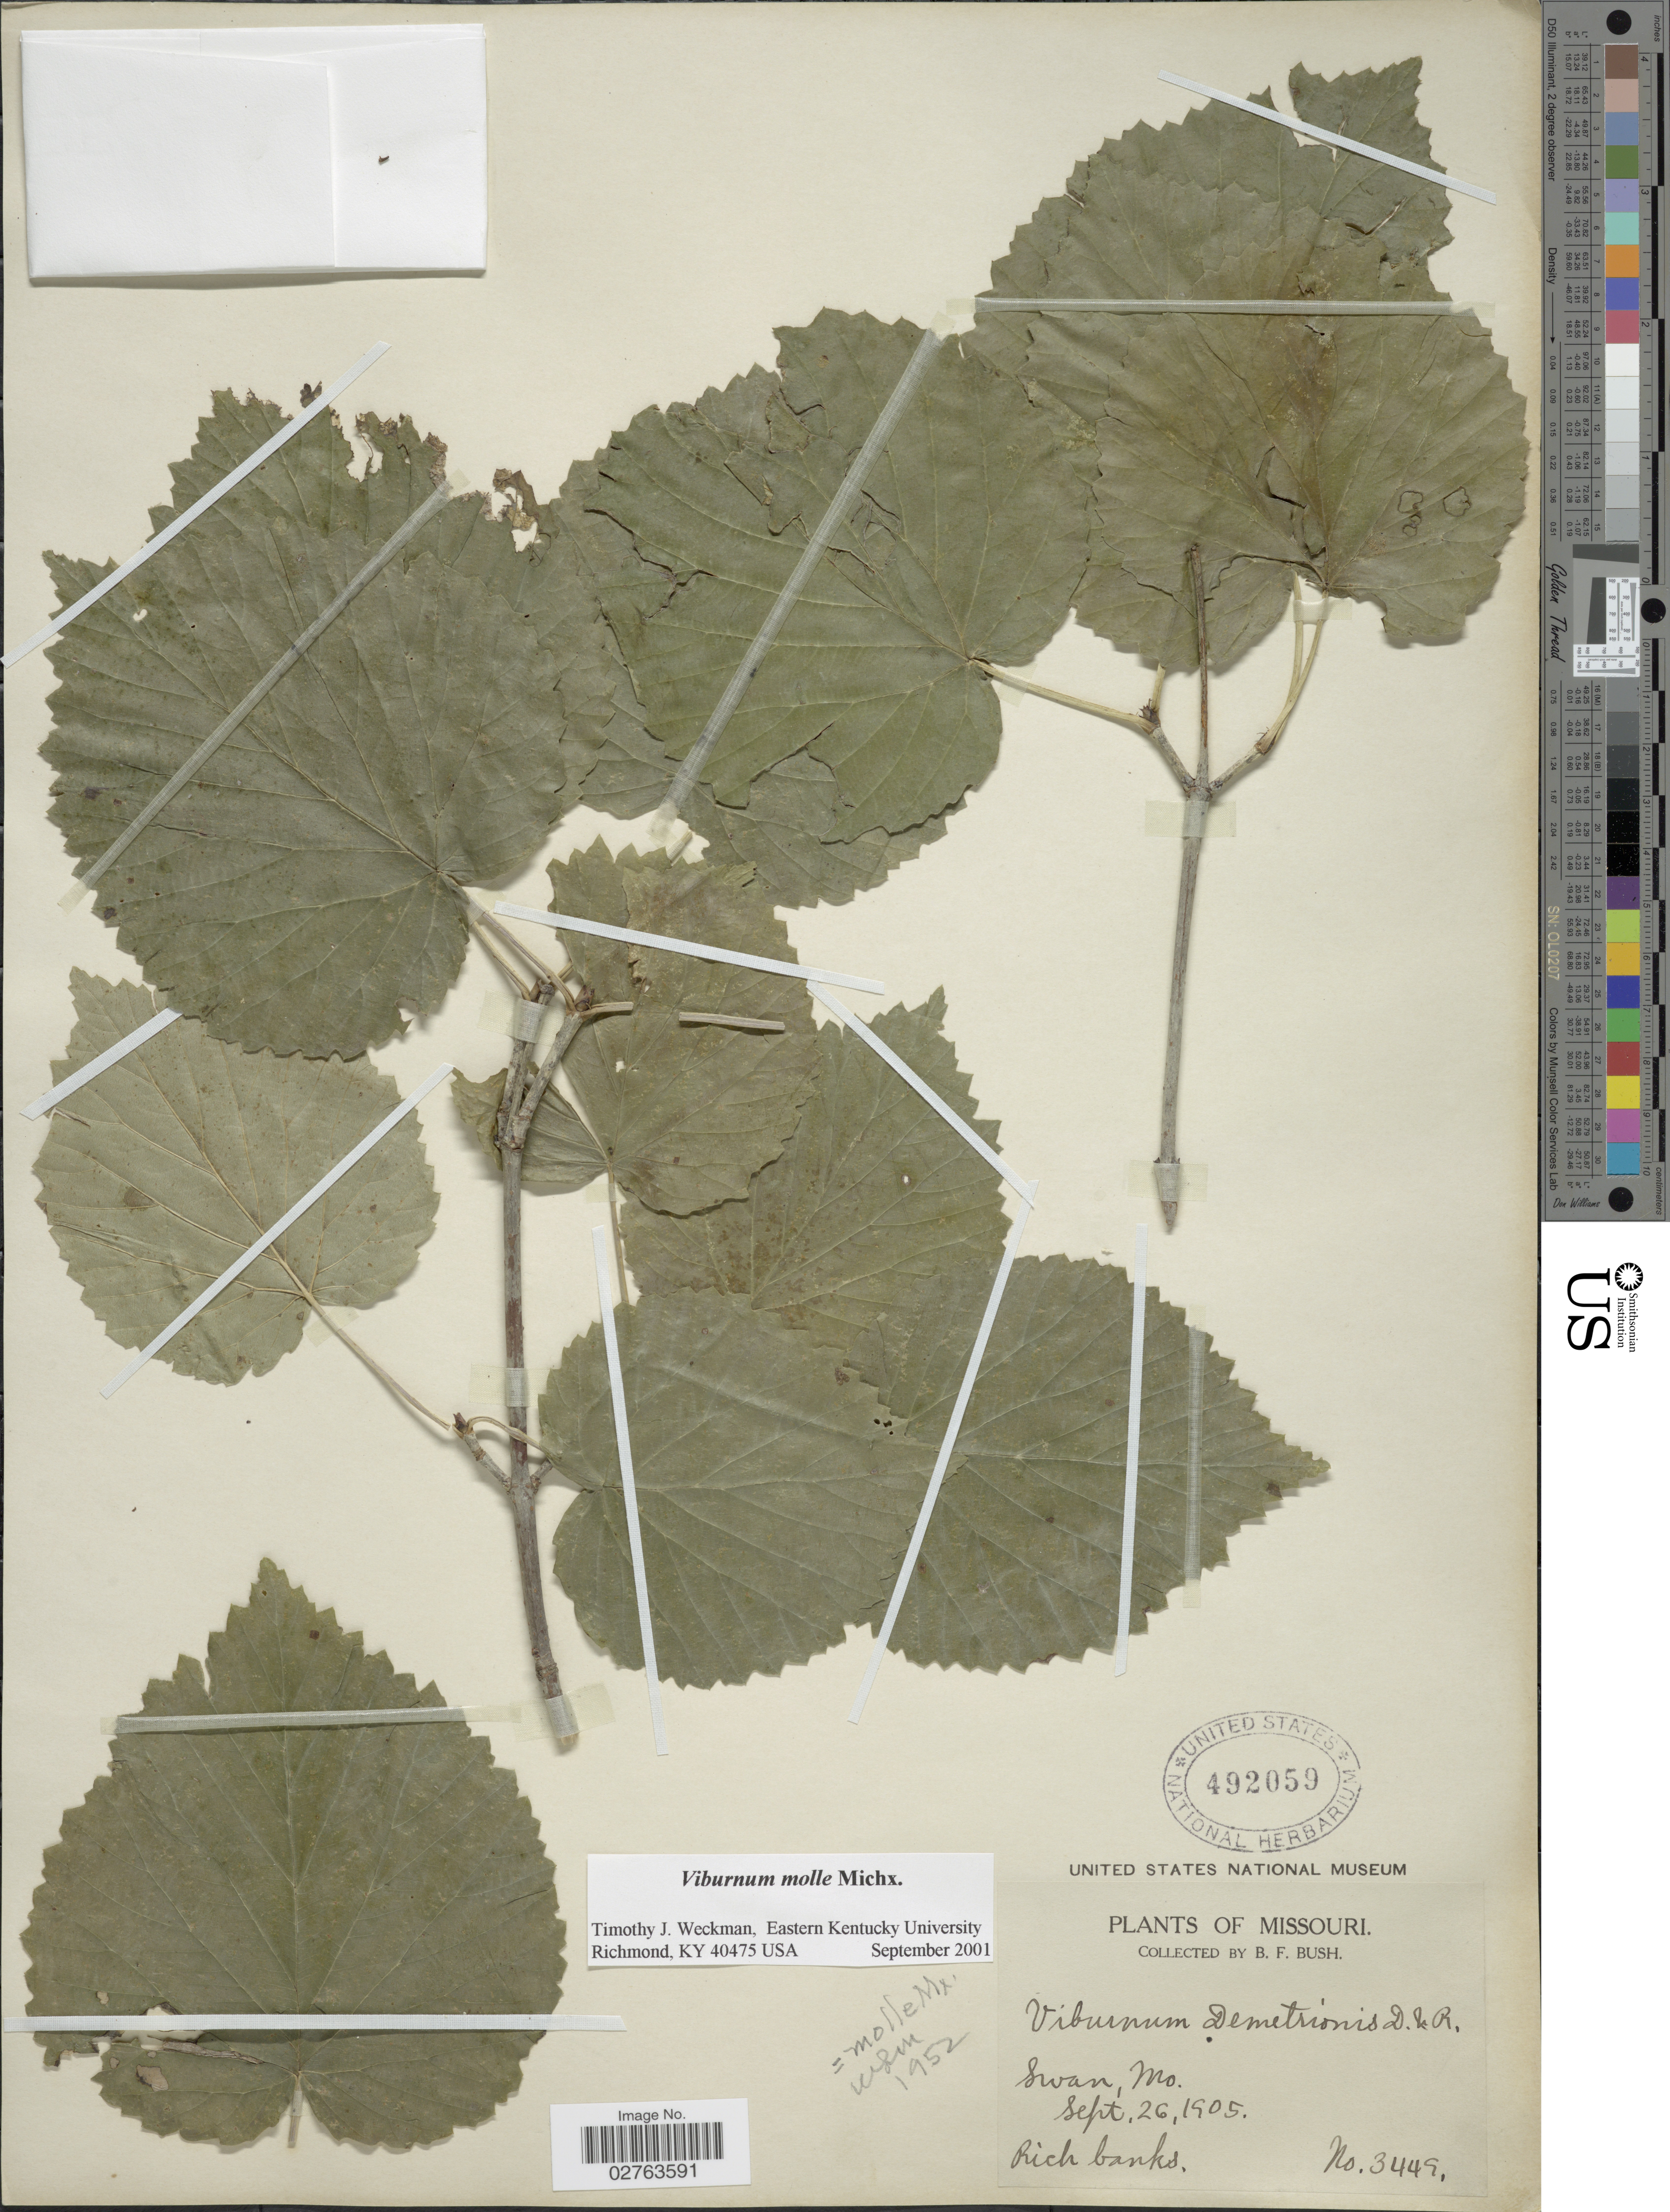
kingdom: Plantae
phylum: Tracheophyta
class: Magnoliopsida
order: Dipsacales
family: Viburnaceae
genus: Viburnum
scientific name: Viburnum molle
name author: Michx.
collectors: B. F. Bush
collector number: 3449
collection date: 1905-09-26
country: United States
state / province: Missouri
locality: Swan.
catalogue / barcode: US 492059